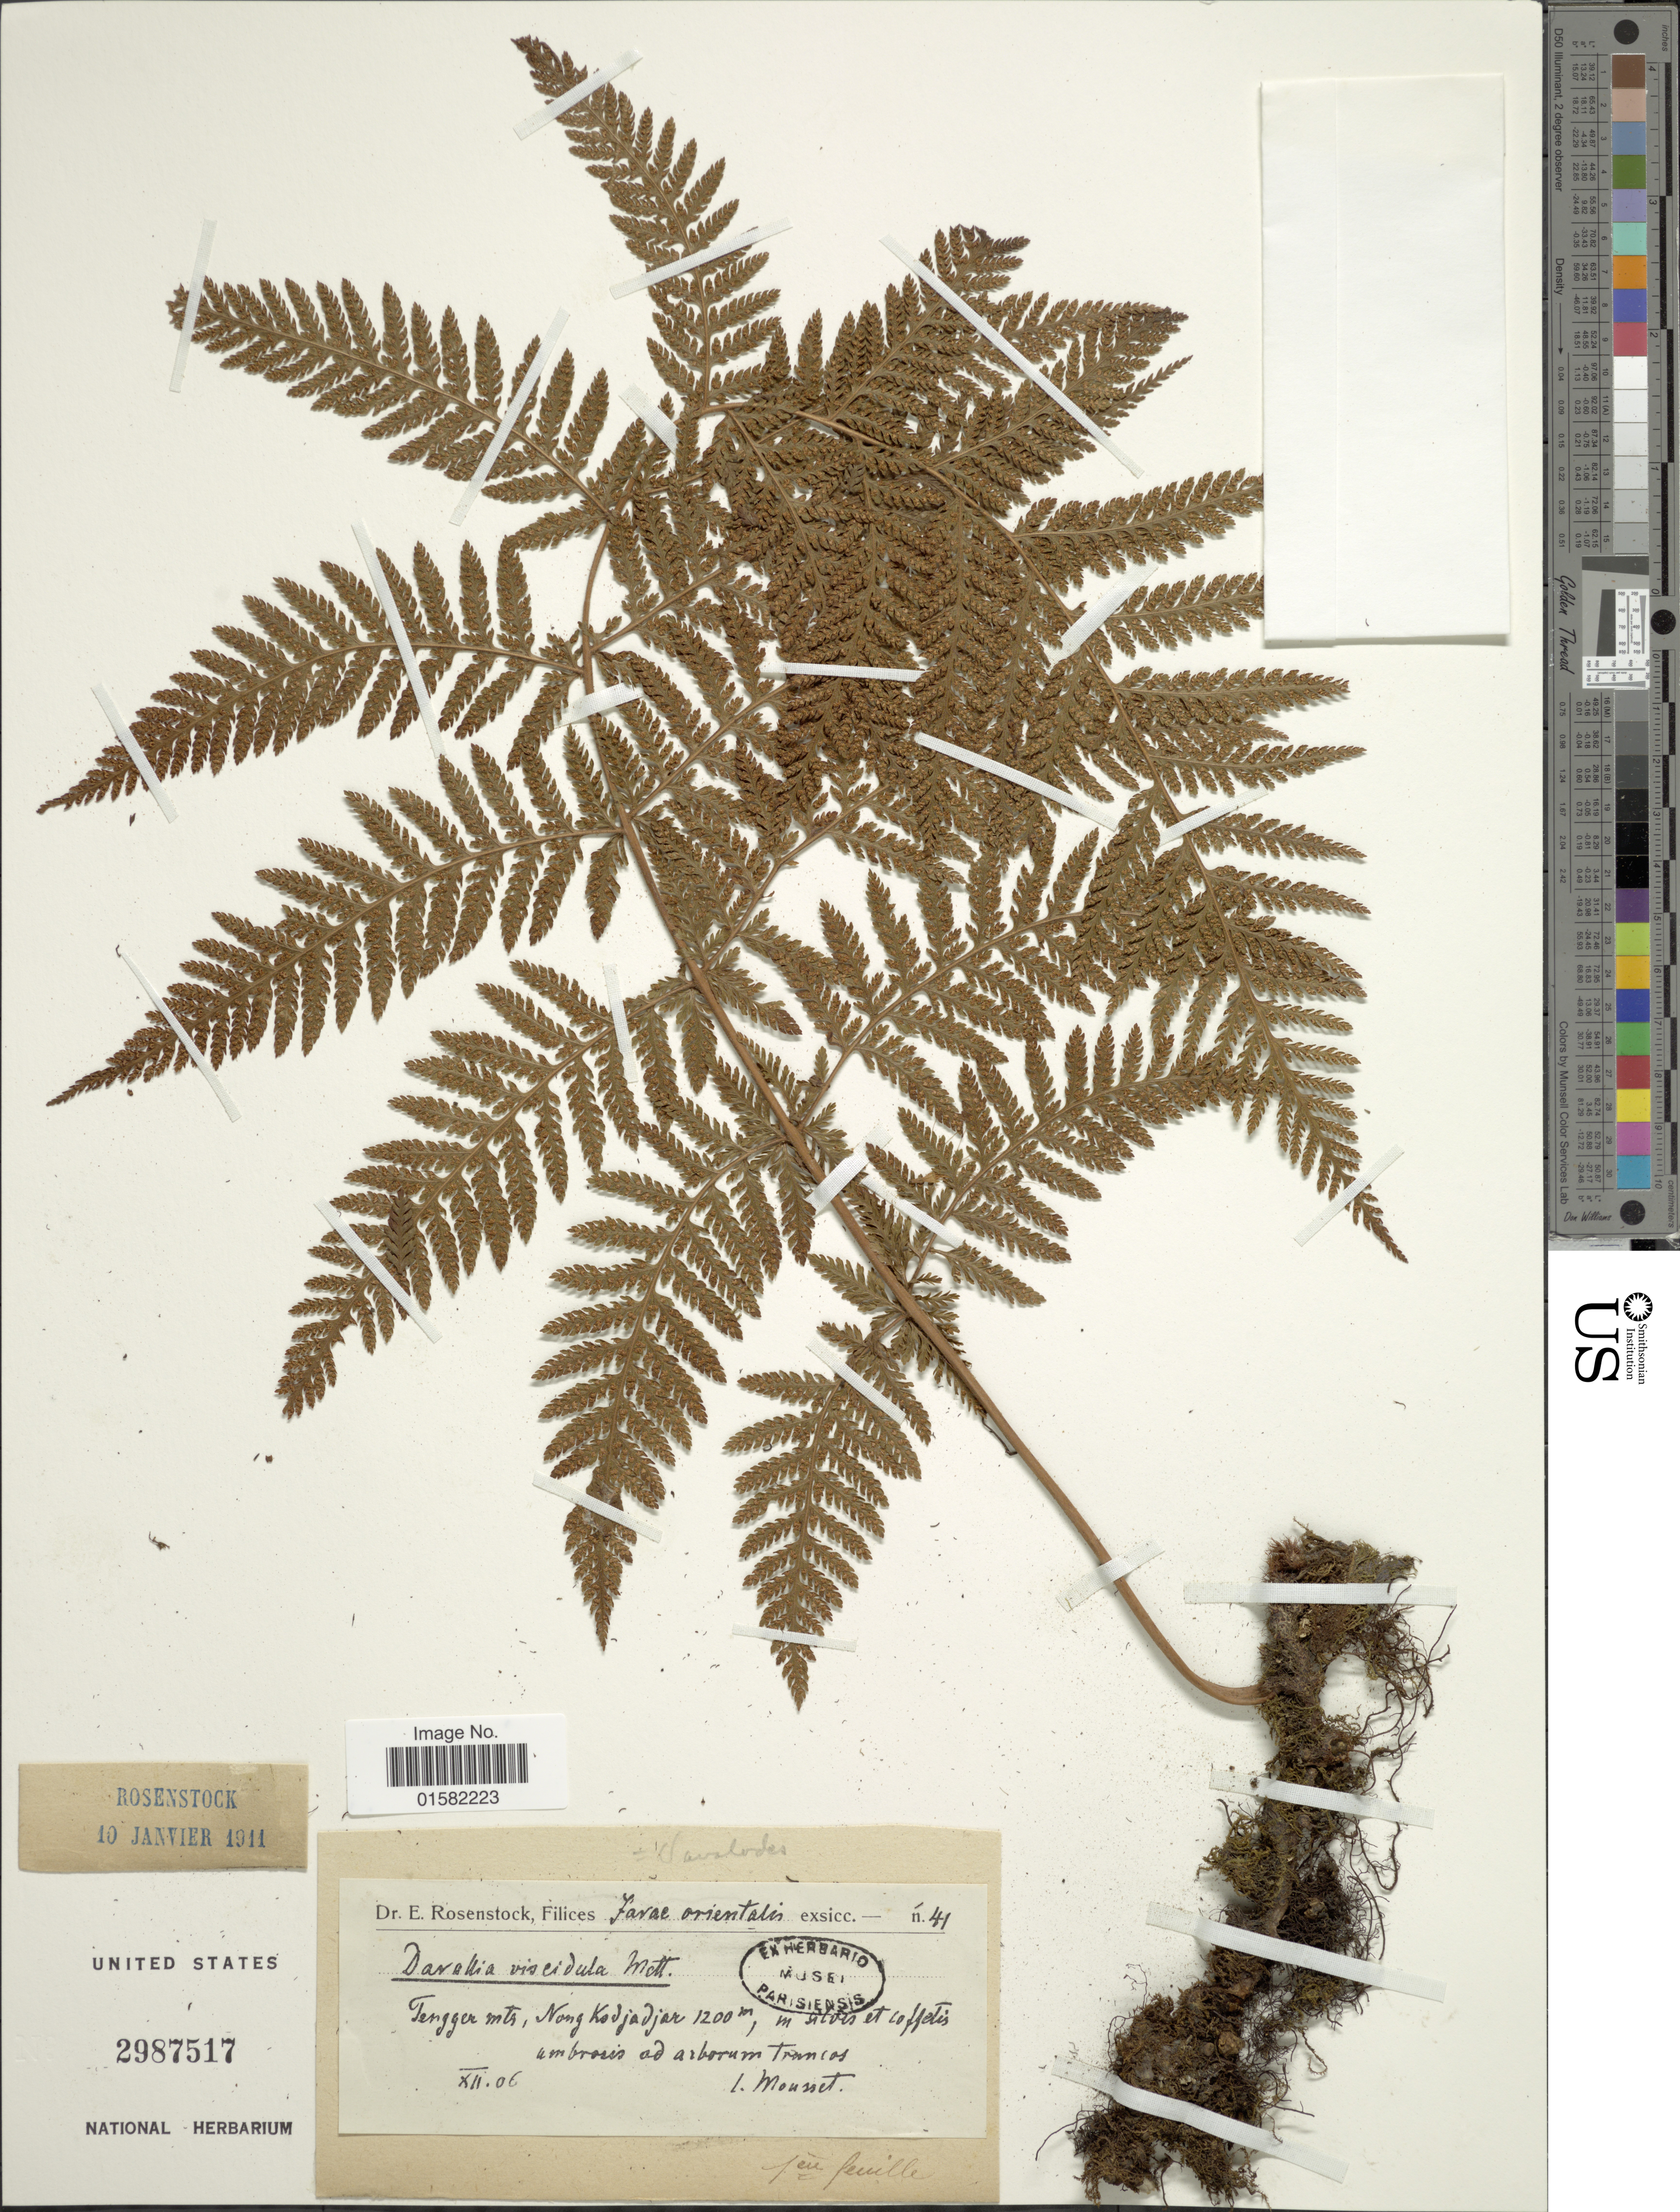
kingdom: Plantae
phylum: Tracheophyta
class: Polypodiopsida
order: Polypodiales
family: Davalliaceae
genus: Davallodes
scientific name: Davallodes viscidulum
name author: (Mett. ex Kuhn) Alderw.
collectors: Mousset, --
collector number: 41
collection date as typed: Transcribed d/m/y: /12/6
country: Indonesia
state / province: Java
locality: Javae orientalis, Tengger mts, Nong Kodjadjar, in silvis et coffetis umbrosis ad arborum trancos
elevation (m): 1200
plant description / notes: Corrected "Jae orientalis, Tennger Mts " to Javae orientalis, Tengger mts.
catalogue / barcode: US 2987517